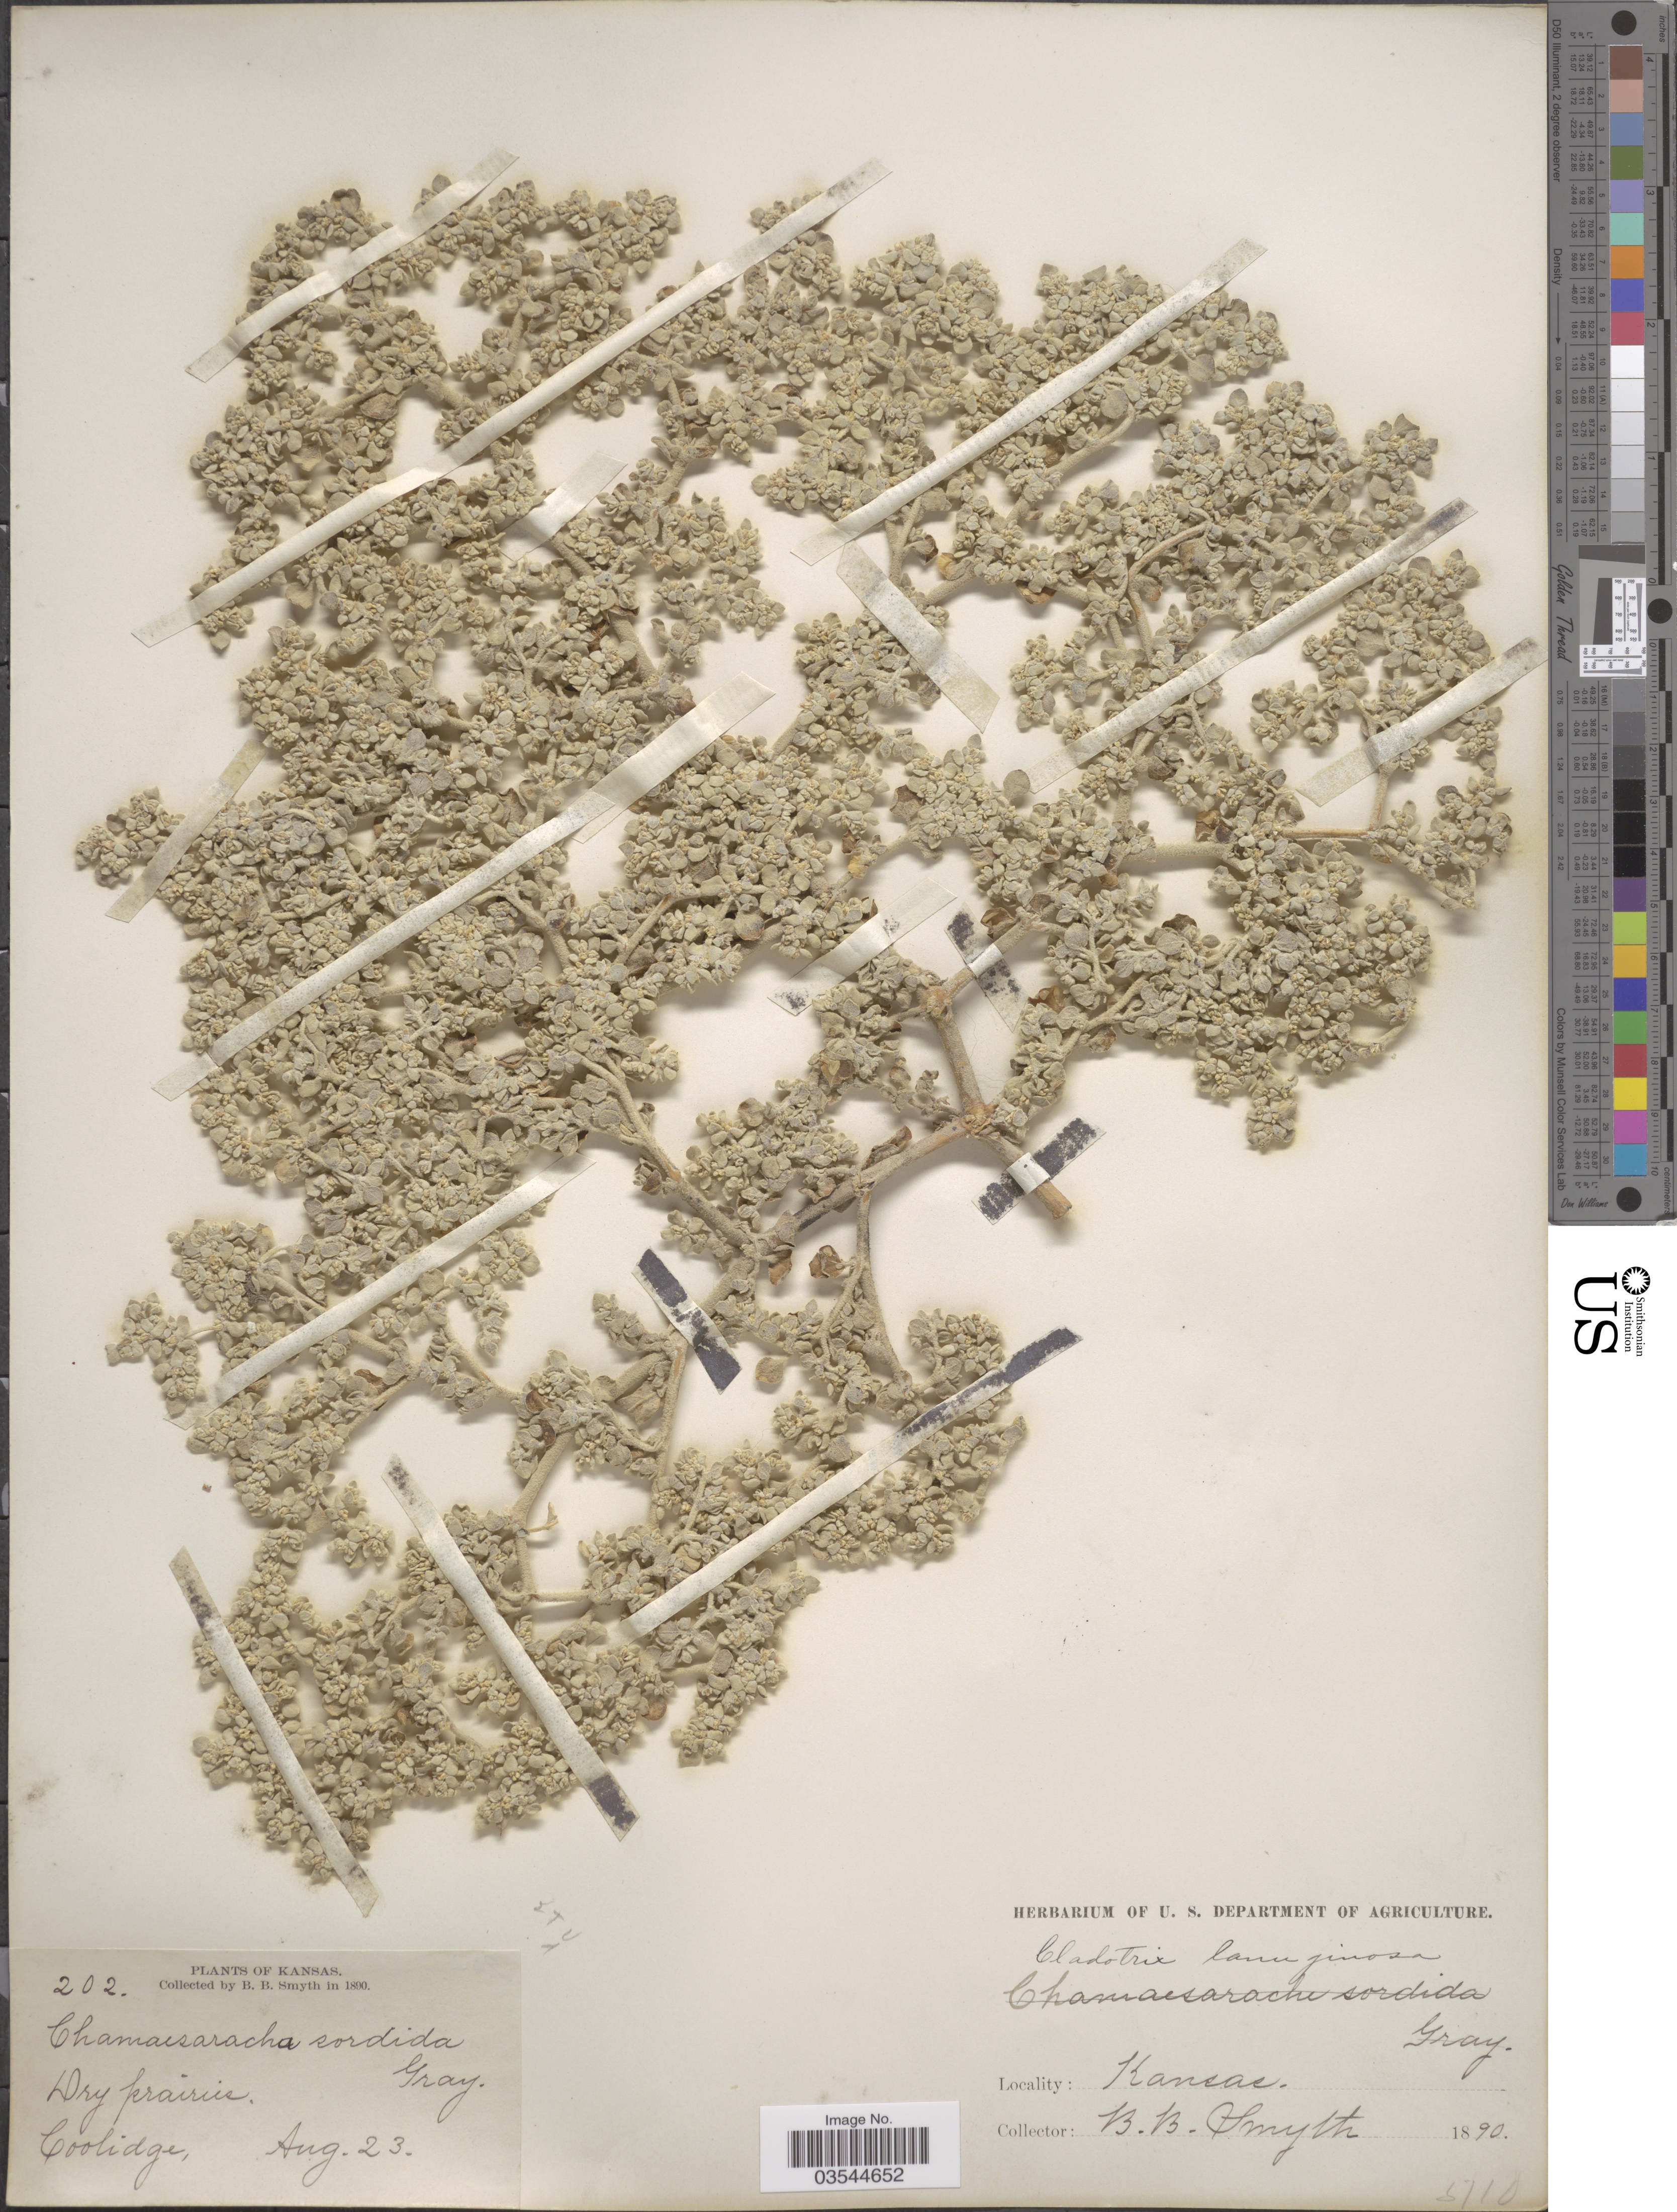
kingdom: Plantae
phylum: Tracheophyta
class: Magnoliopsida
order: Caryophyllales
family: Amaranthaceae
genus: Tidestromia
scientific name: Tidestromia lanuginosa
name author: (Nutt.) Standl.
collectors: B. Smyth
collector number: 202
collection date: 1890-08-23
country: United States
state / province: Kansas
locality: Dry prairie, Coolidge.